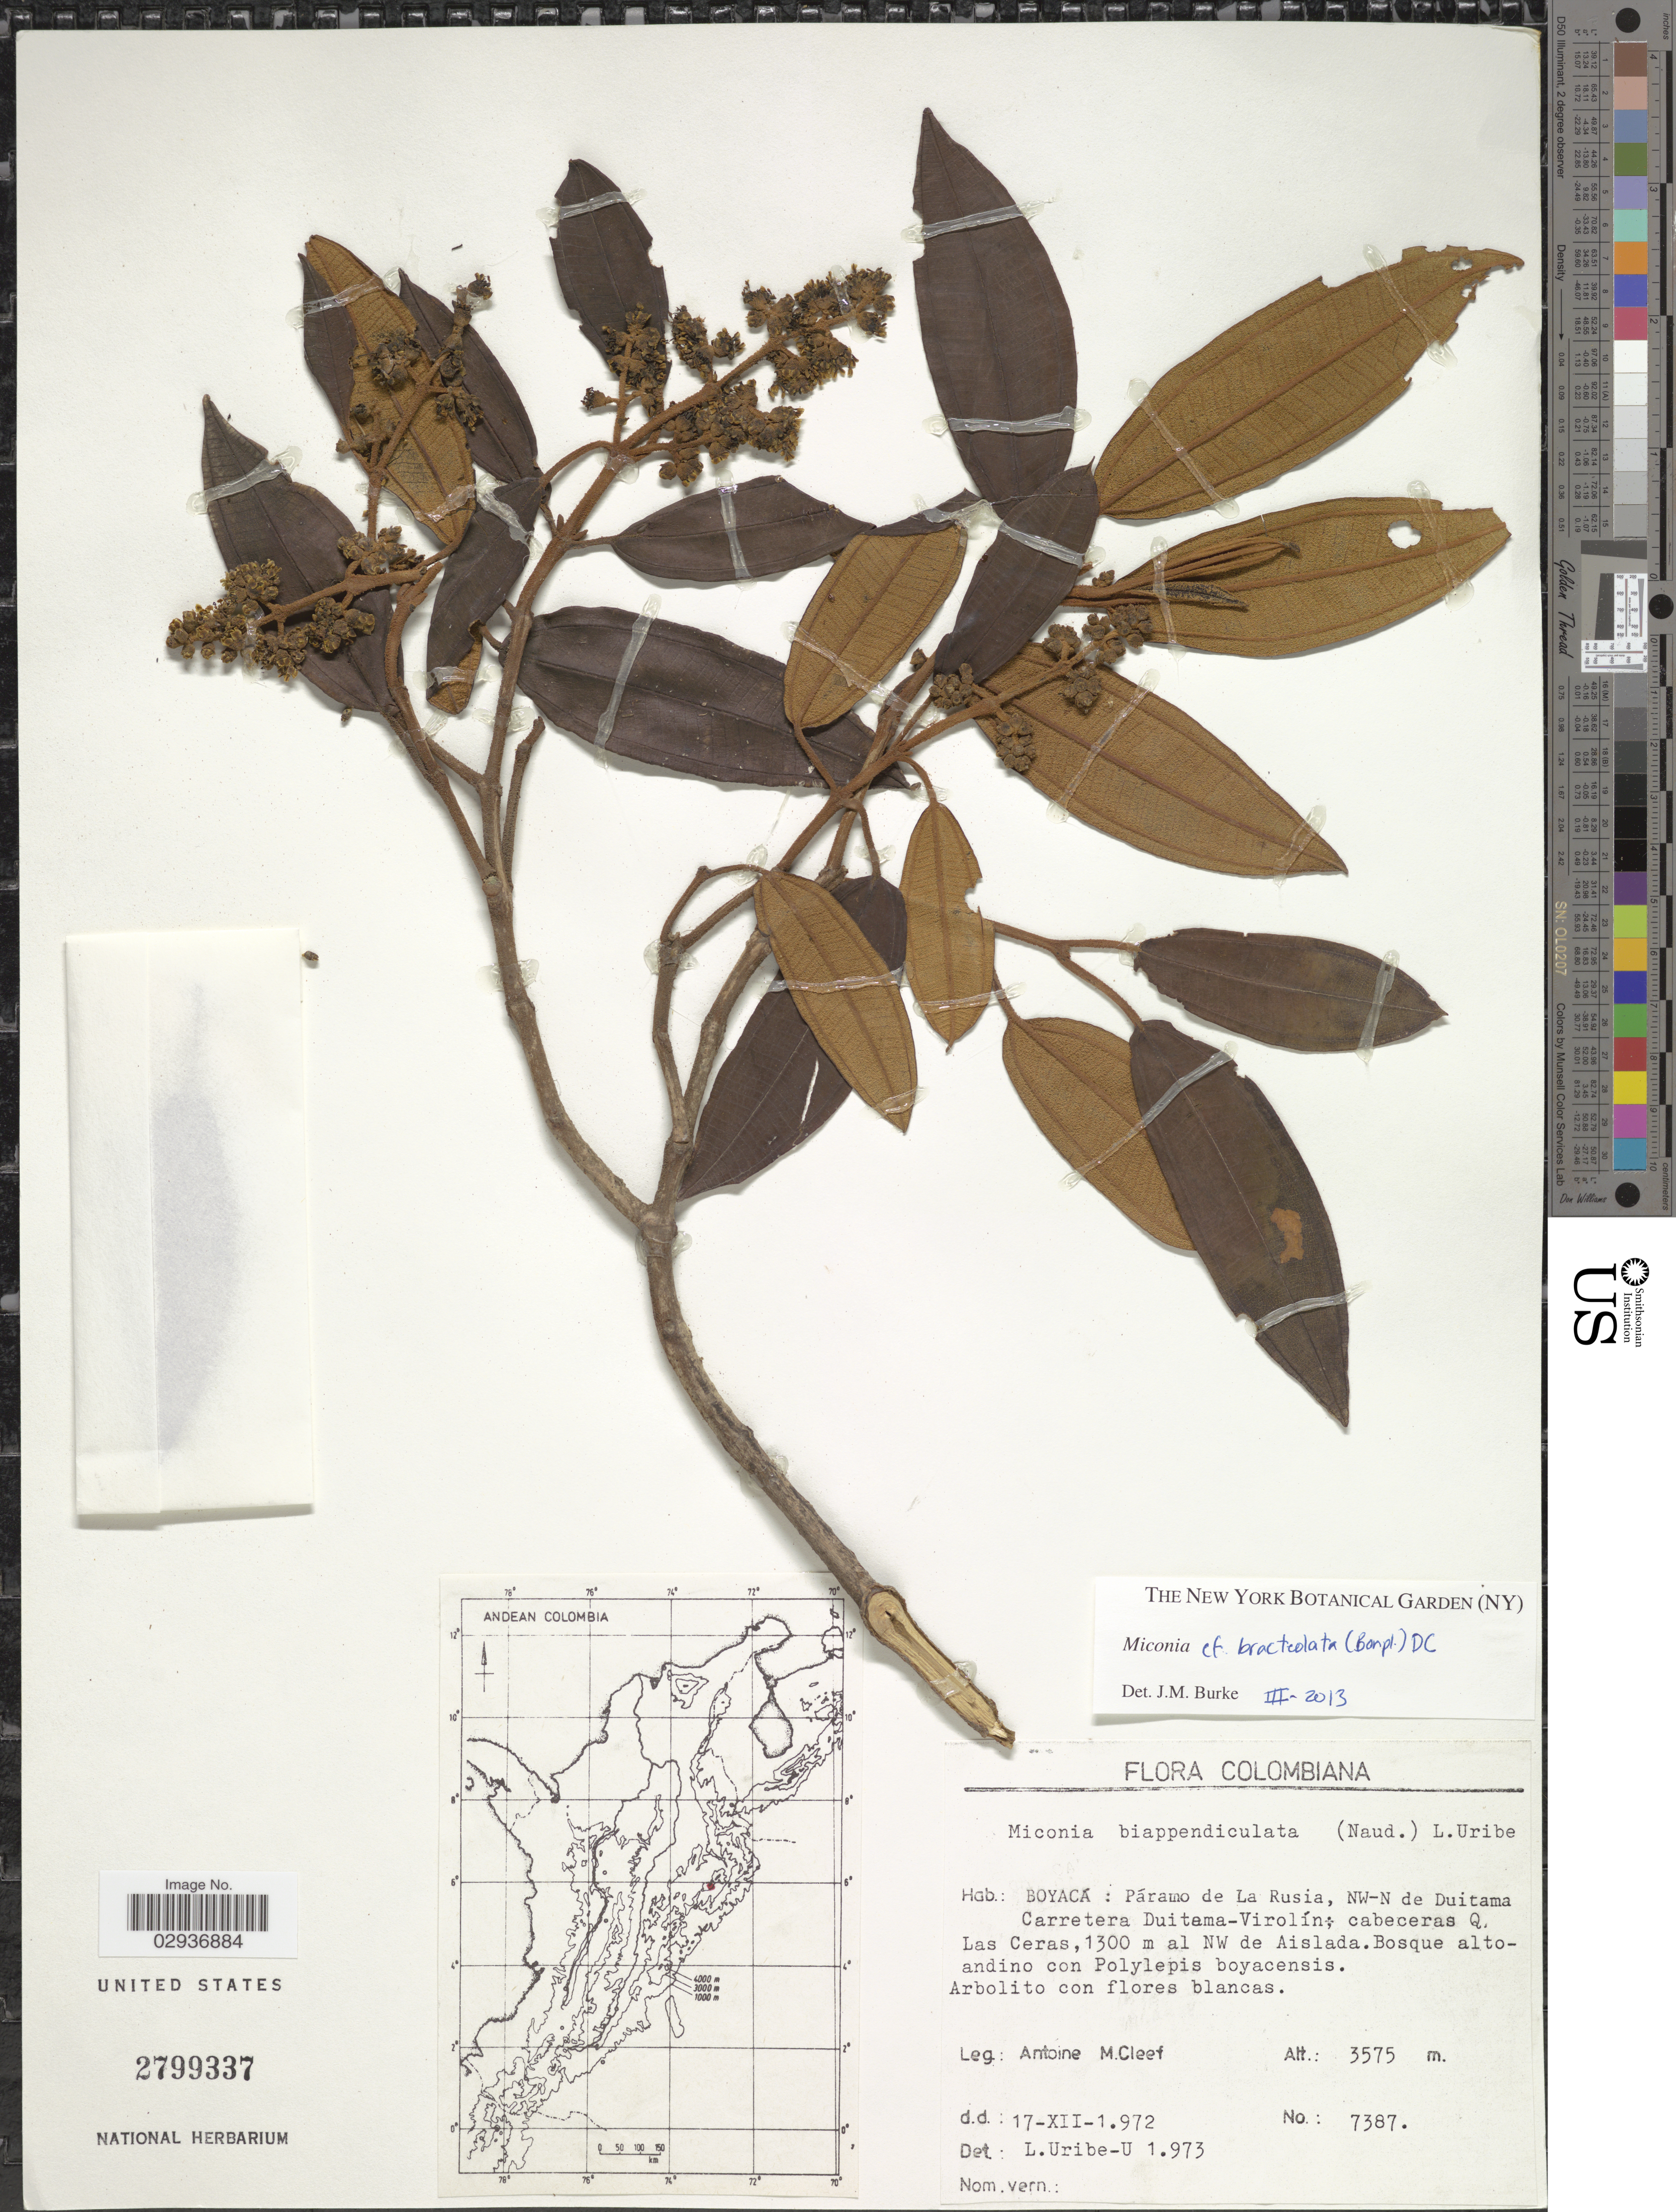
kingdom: Plantae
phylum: Tracheophyta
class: Magnoliopsida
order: Myrtales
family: Melastomataceae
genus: Miconia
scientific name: Miconia bracteolata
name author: (Bonpl.) DC.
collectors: A. M. Cleef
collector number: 7387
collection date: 1972-12-17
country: Colombia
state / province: Boyacá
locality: Páramo de La Rusia, NW-N de Duitama Carretera Duitama-Virolín; cabeceras Q. Las Ceras, 1300 m al NW de Aislada.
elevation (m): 3575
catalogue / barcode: US 2799337